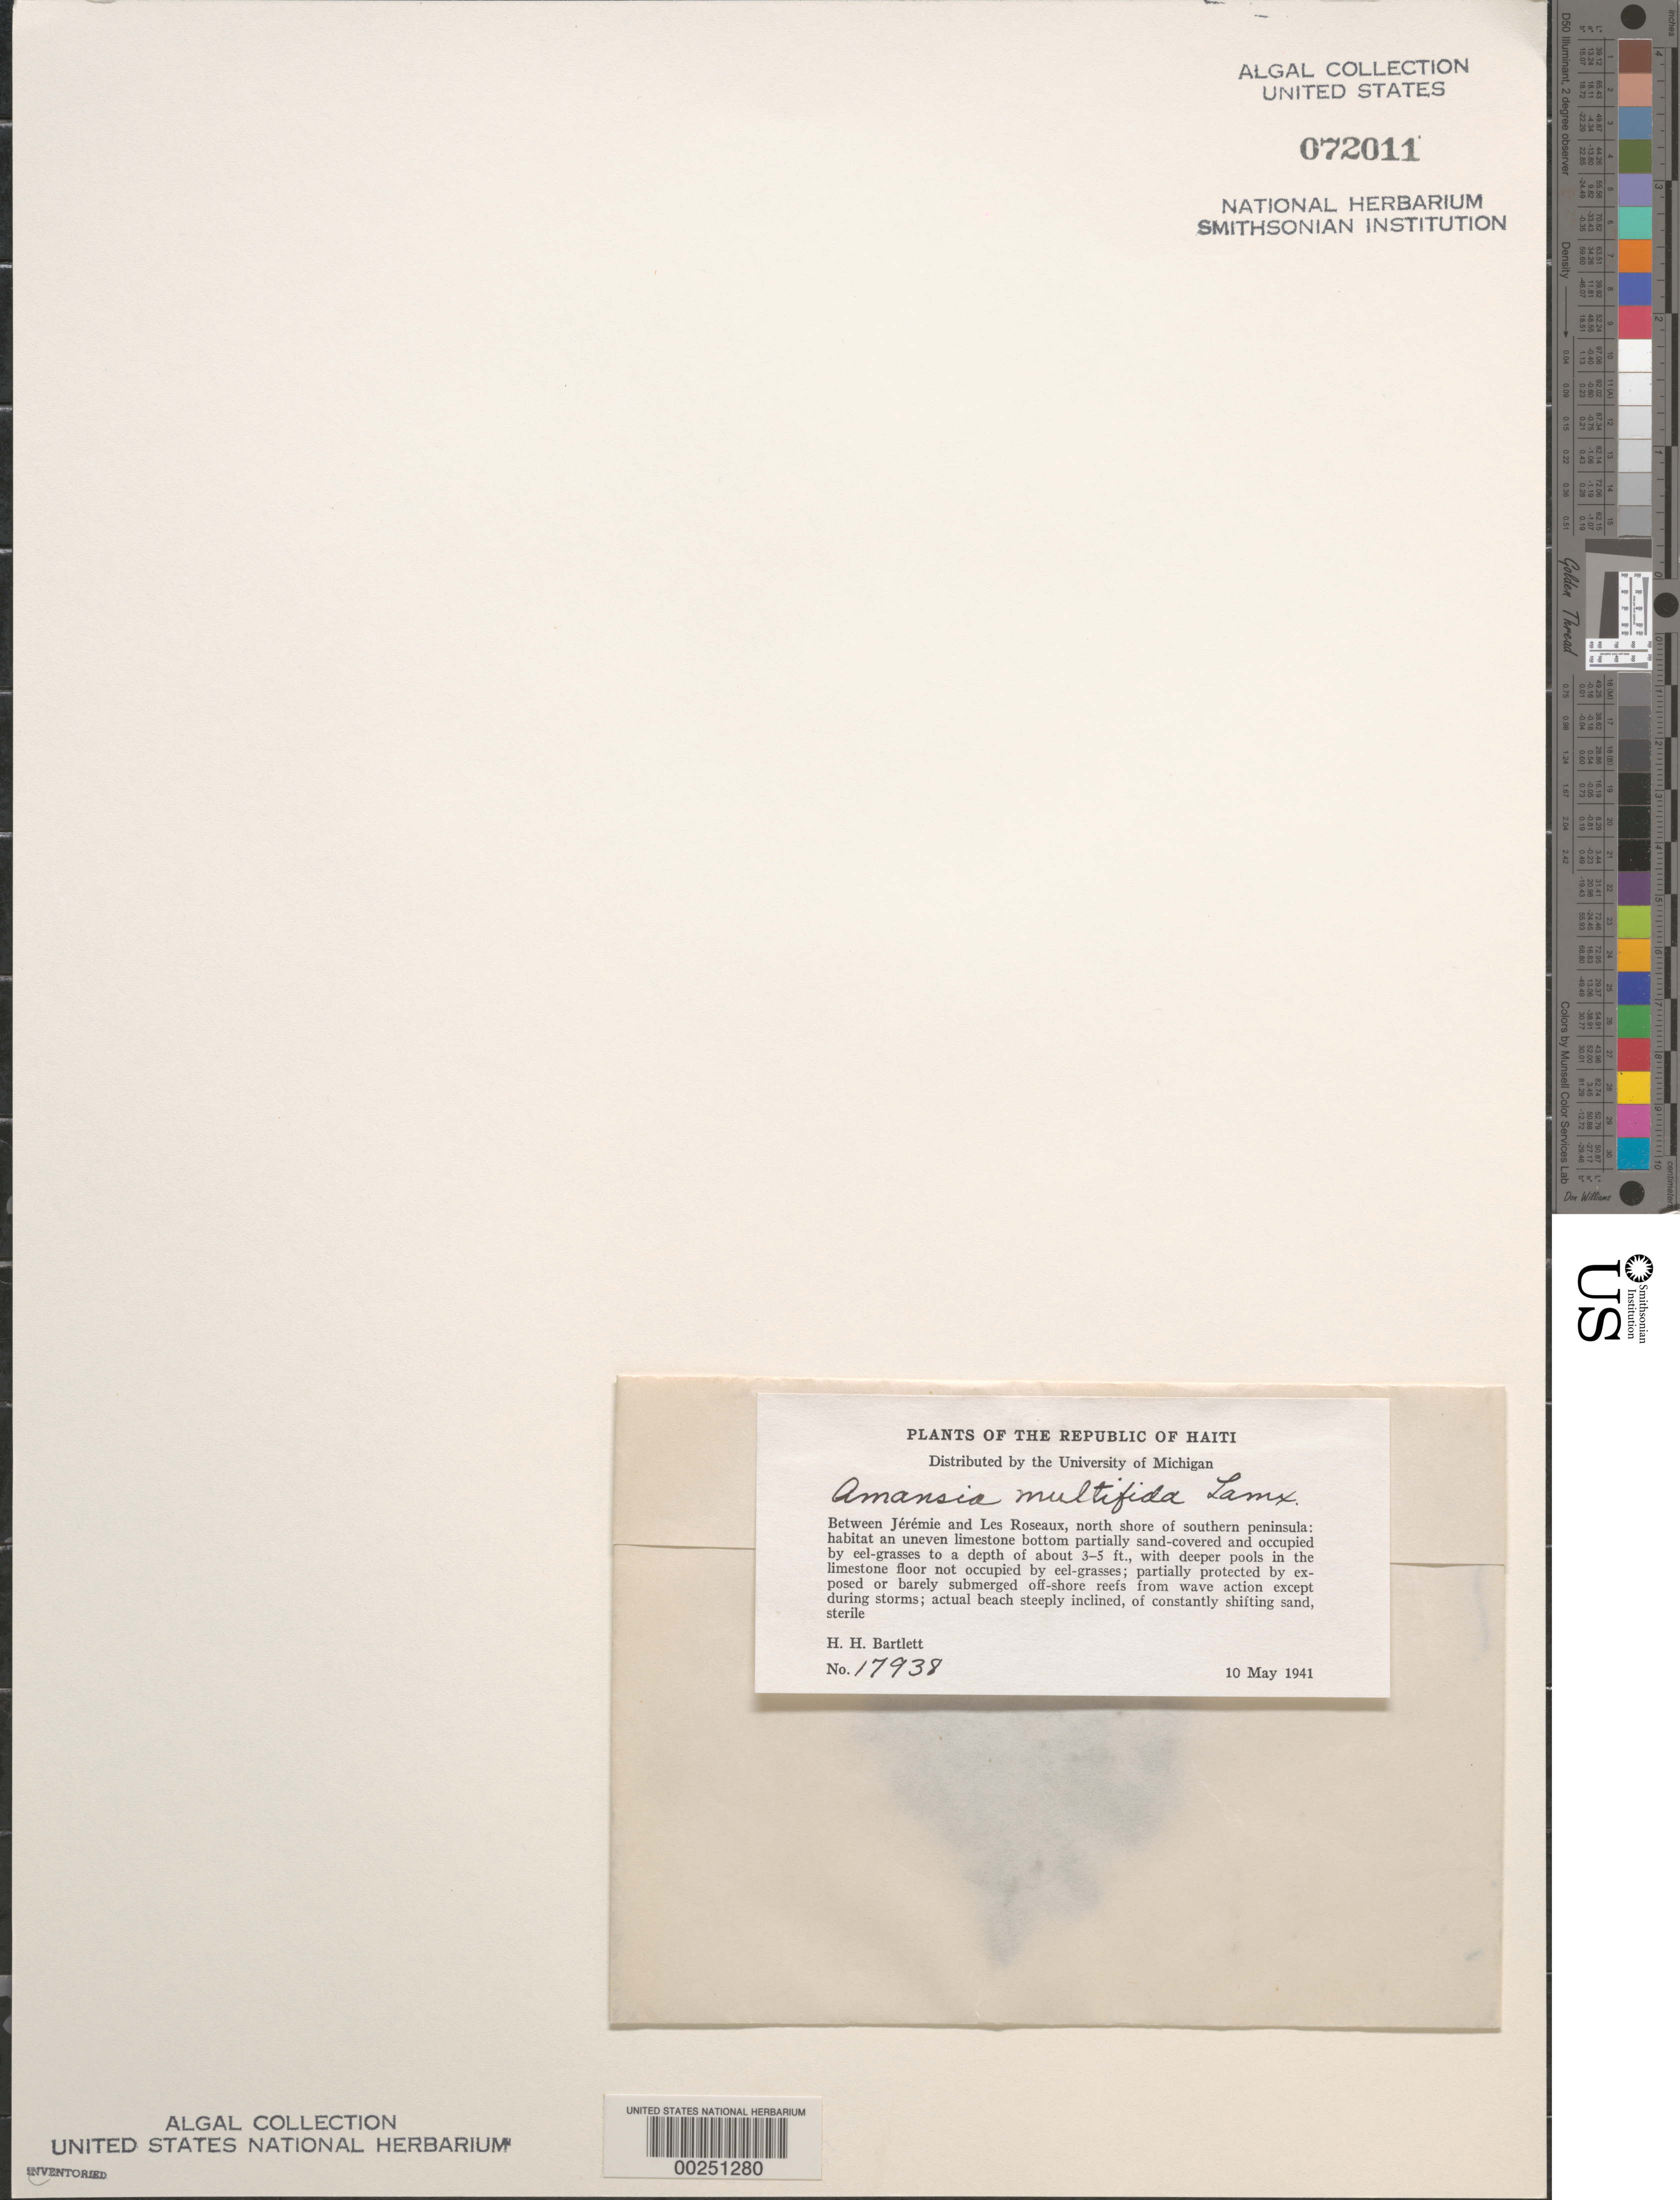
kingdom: Plantae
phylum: Rhodophyta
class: Florideophyceae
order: Ceramiales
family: Rhodomelaceae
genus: Amansia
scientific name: Amansia multifida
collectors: H. H. Bartlett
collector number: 17938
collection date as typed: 10 May 1941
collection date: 1941-05-10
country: Haiti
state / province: Sud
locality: Between Jeremie and Les Roseaux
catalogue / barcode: US 72011